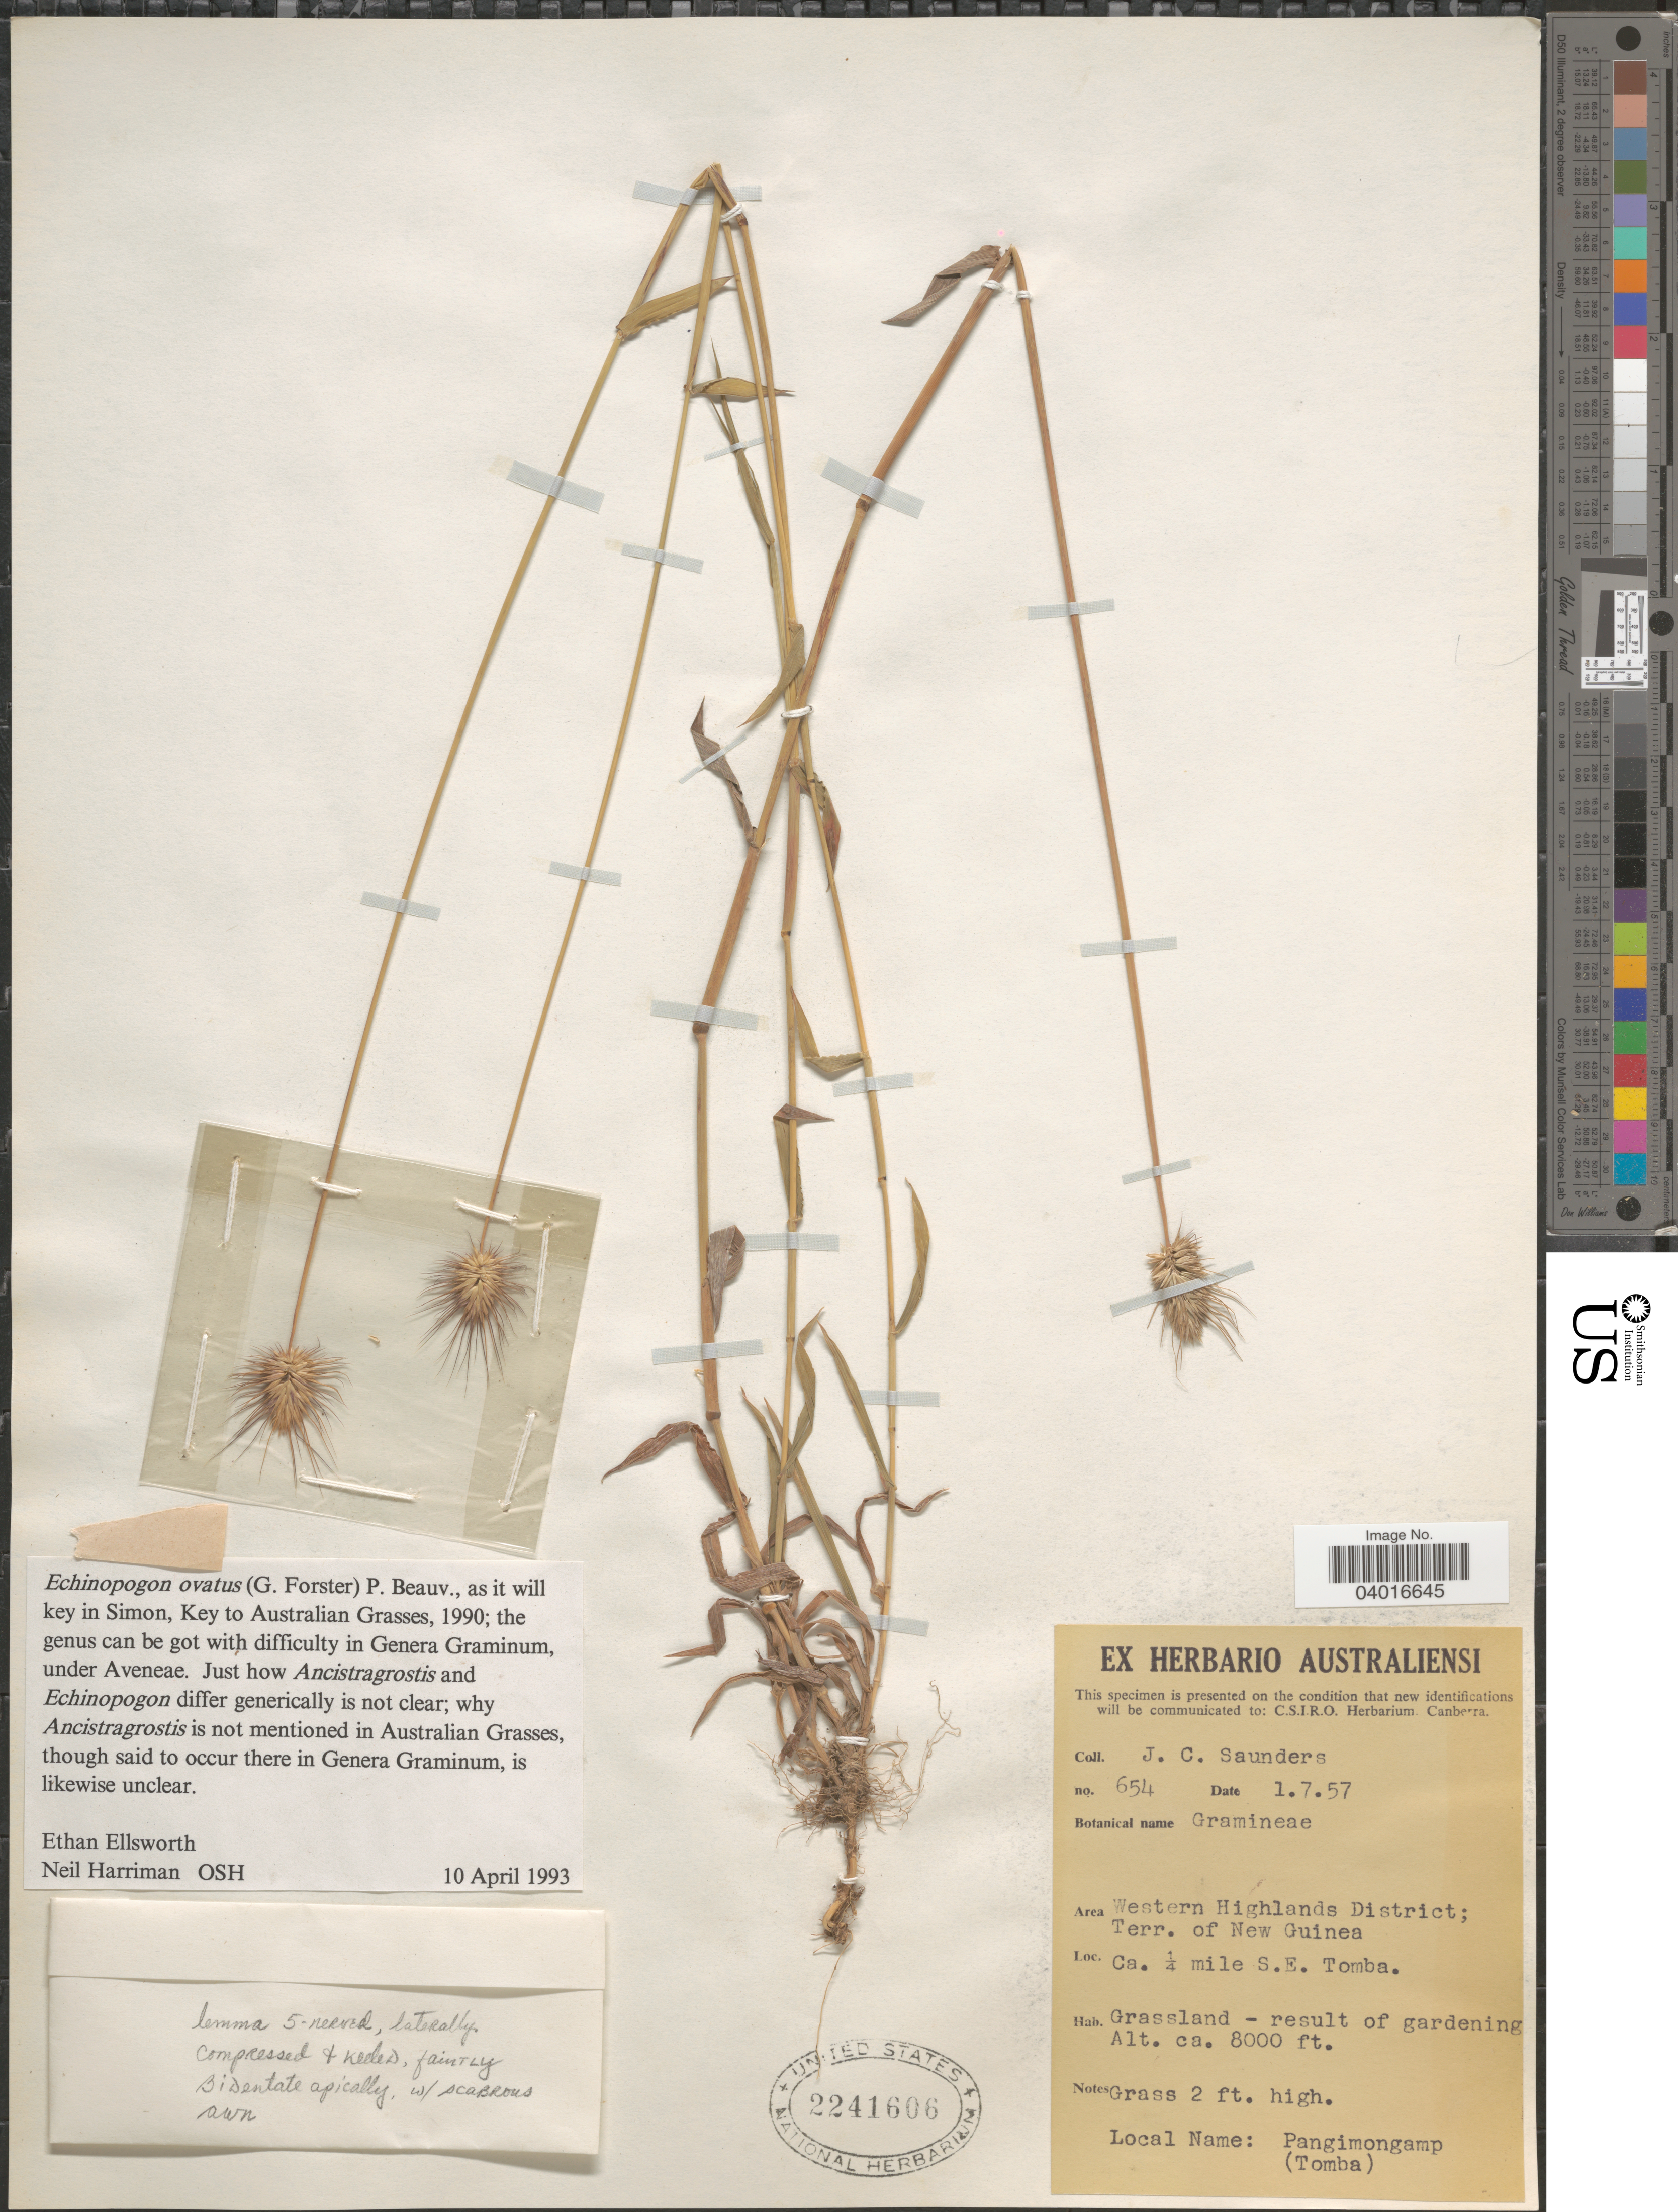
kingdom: Plantae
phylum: Tracheophyta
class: Liliopsida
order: Poales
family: Poaceae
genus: Echinopogon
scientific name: Echinopogon ovatus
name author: (G. Forst.) P. Beauv.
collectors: J. C. Saunders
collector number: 654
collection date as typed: Transcribed d/m/y: 1/7/57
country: Papua New Guinea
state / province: Western Highlands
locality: Area Western Highlands District; Terr. of New Guinea. Ca. ¼ mile S.E. Tomba.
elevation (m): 2438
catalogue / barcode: US 2241606